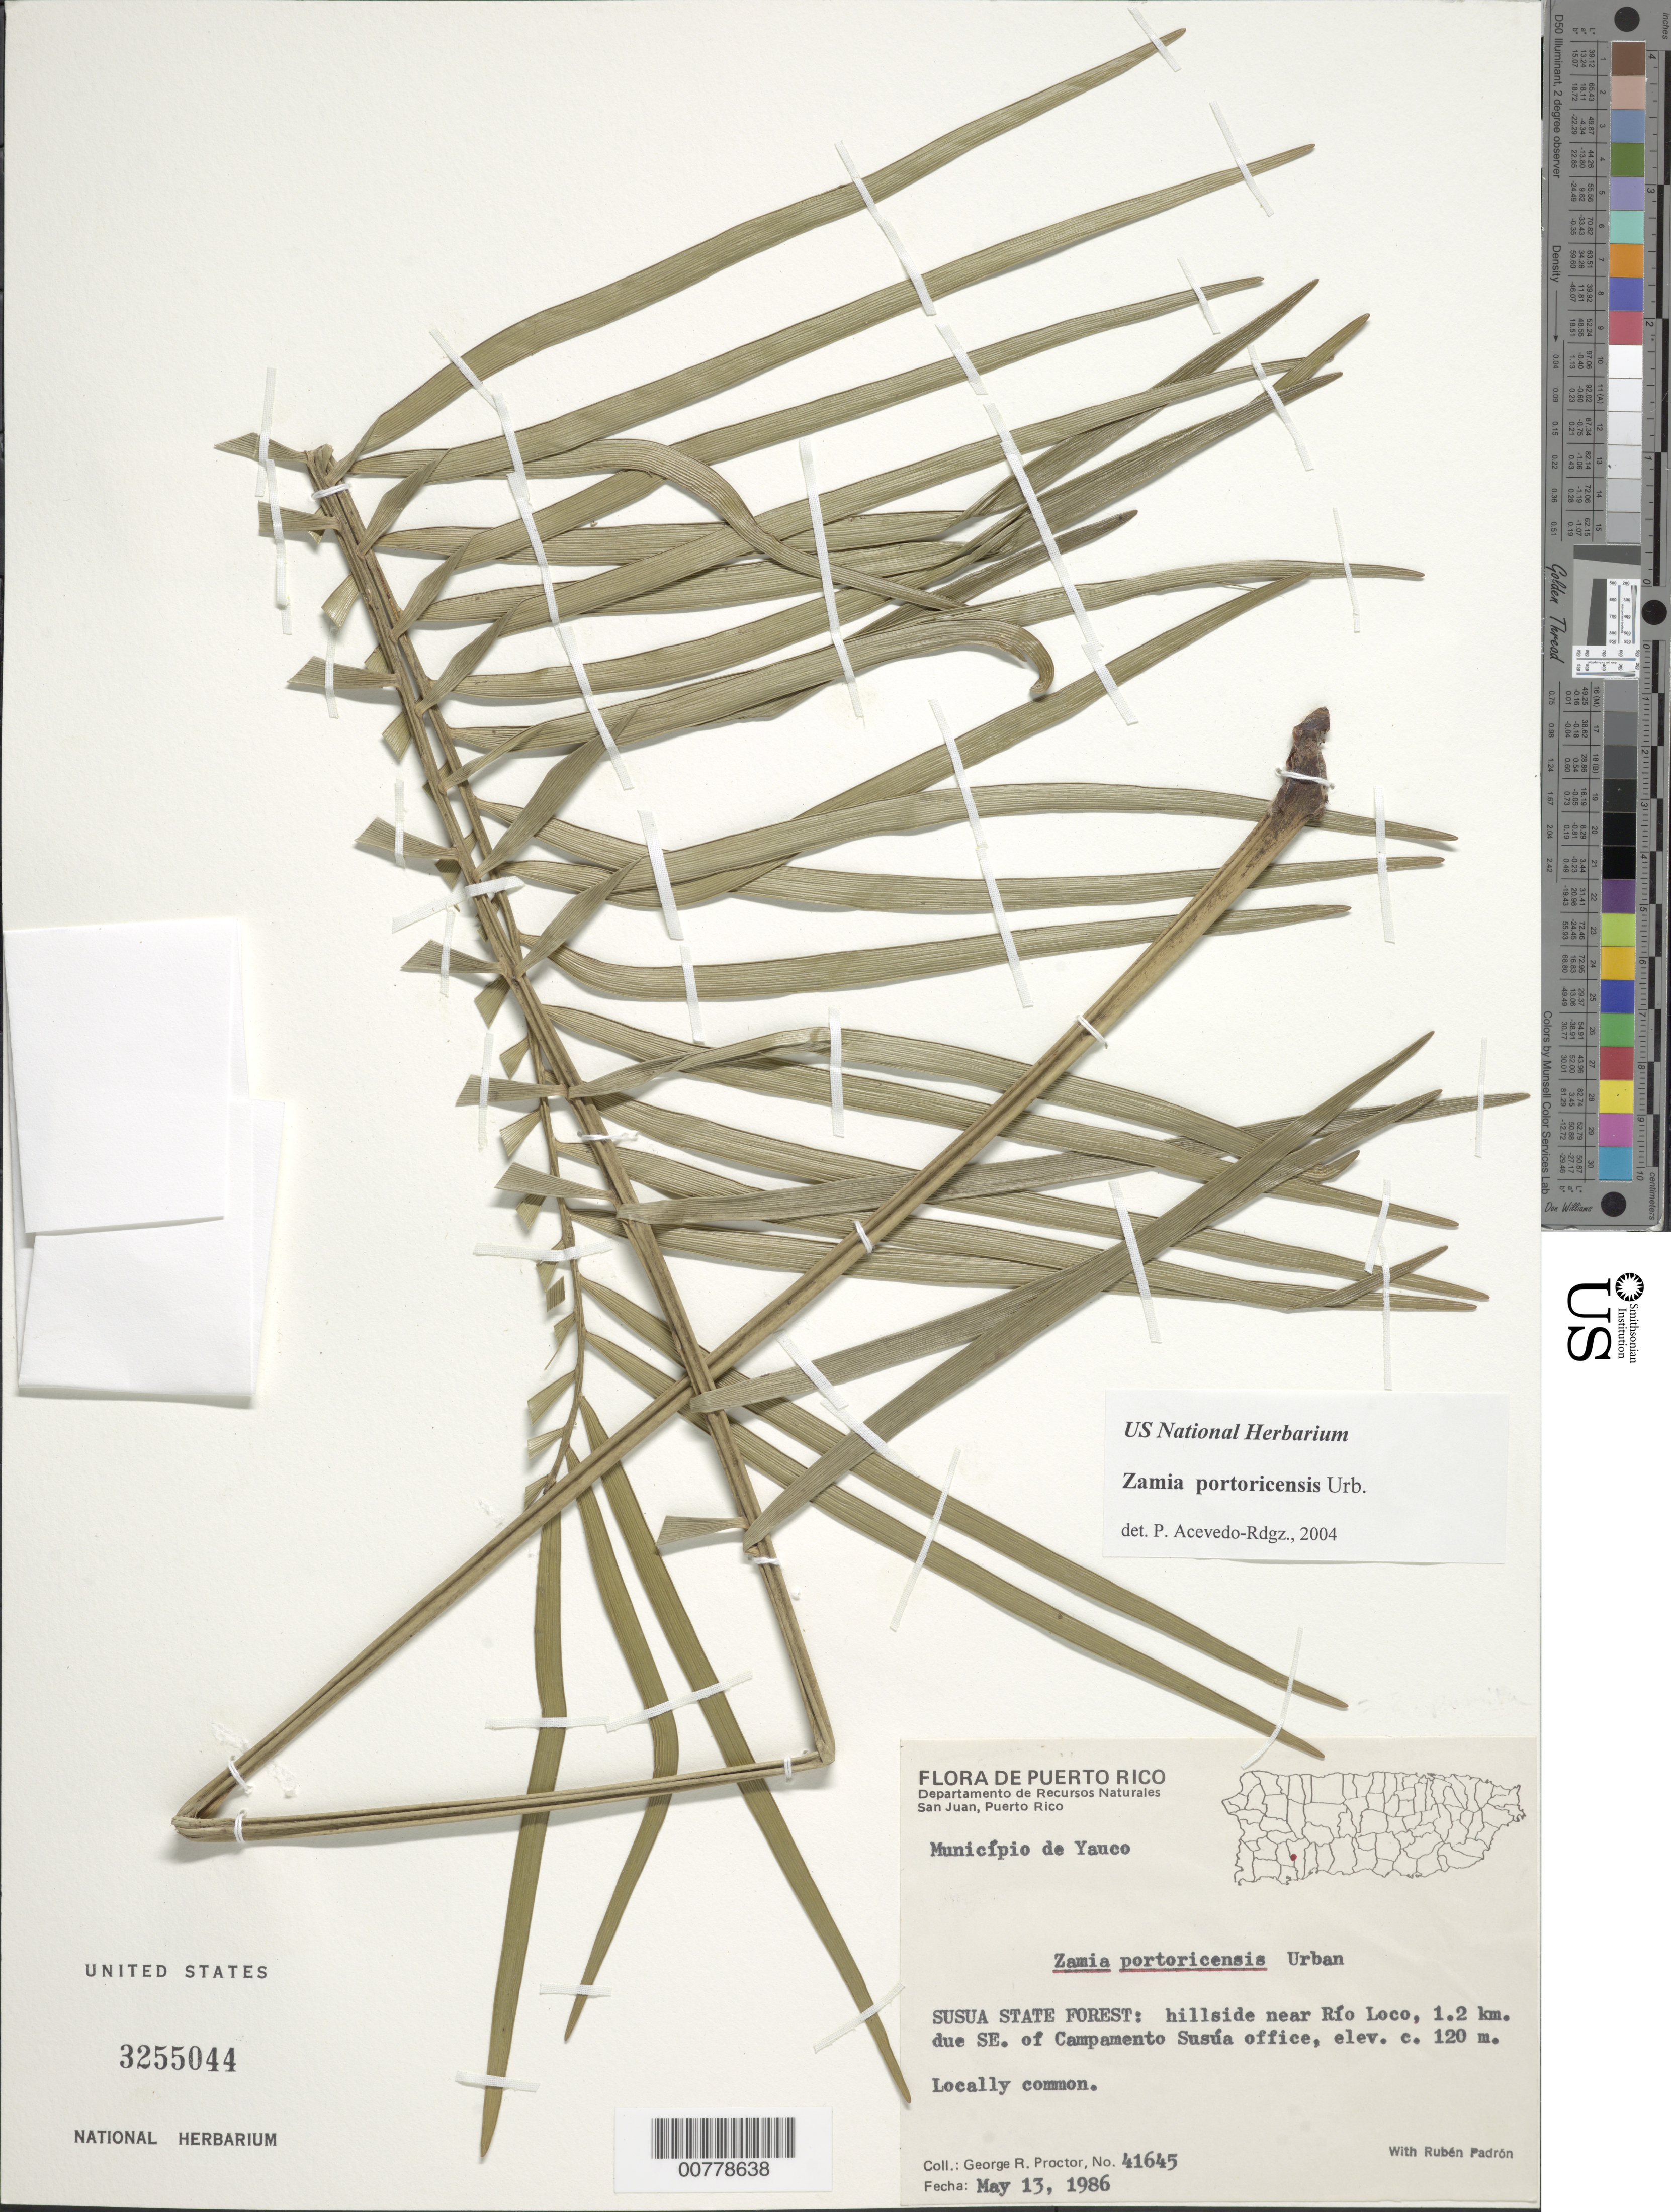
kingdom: Plantae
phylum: Tracheophyta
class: Cycadopsida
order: Cycadales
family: Zamiaceae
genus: Zamia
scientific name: Zamia portoricensis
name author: Urb.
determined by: Acevedo-Rodríguez, P., (BOT), Smithsonian Institution - National Museum of Natural History (UNITED STATES)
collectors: G. R. Proctor & R. Padrón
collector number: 41645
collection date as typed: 13 May 1986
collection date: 1986-05-13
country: Puerto Rico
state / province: Yauco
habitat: Hillside.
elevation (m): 120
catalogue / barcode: US 3255044